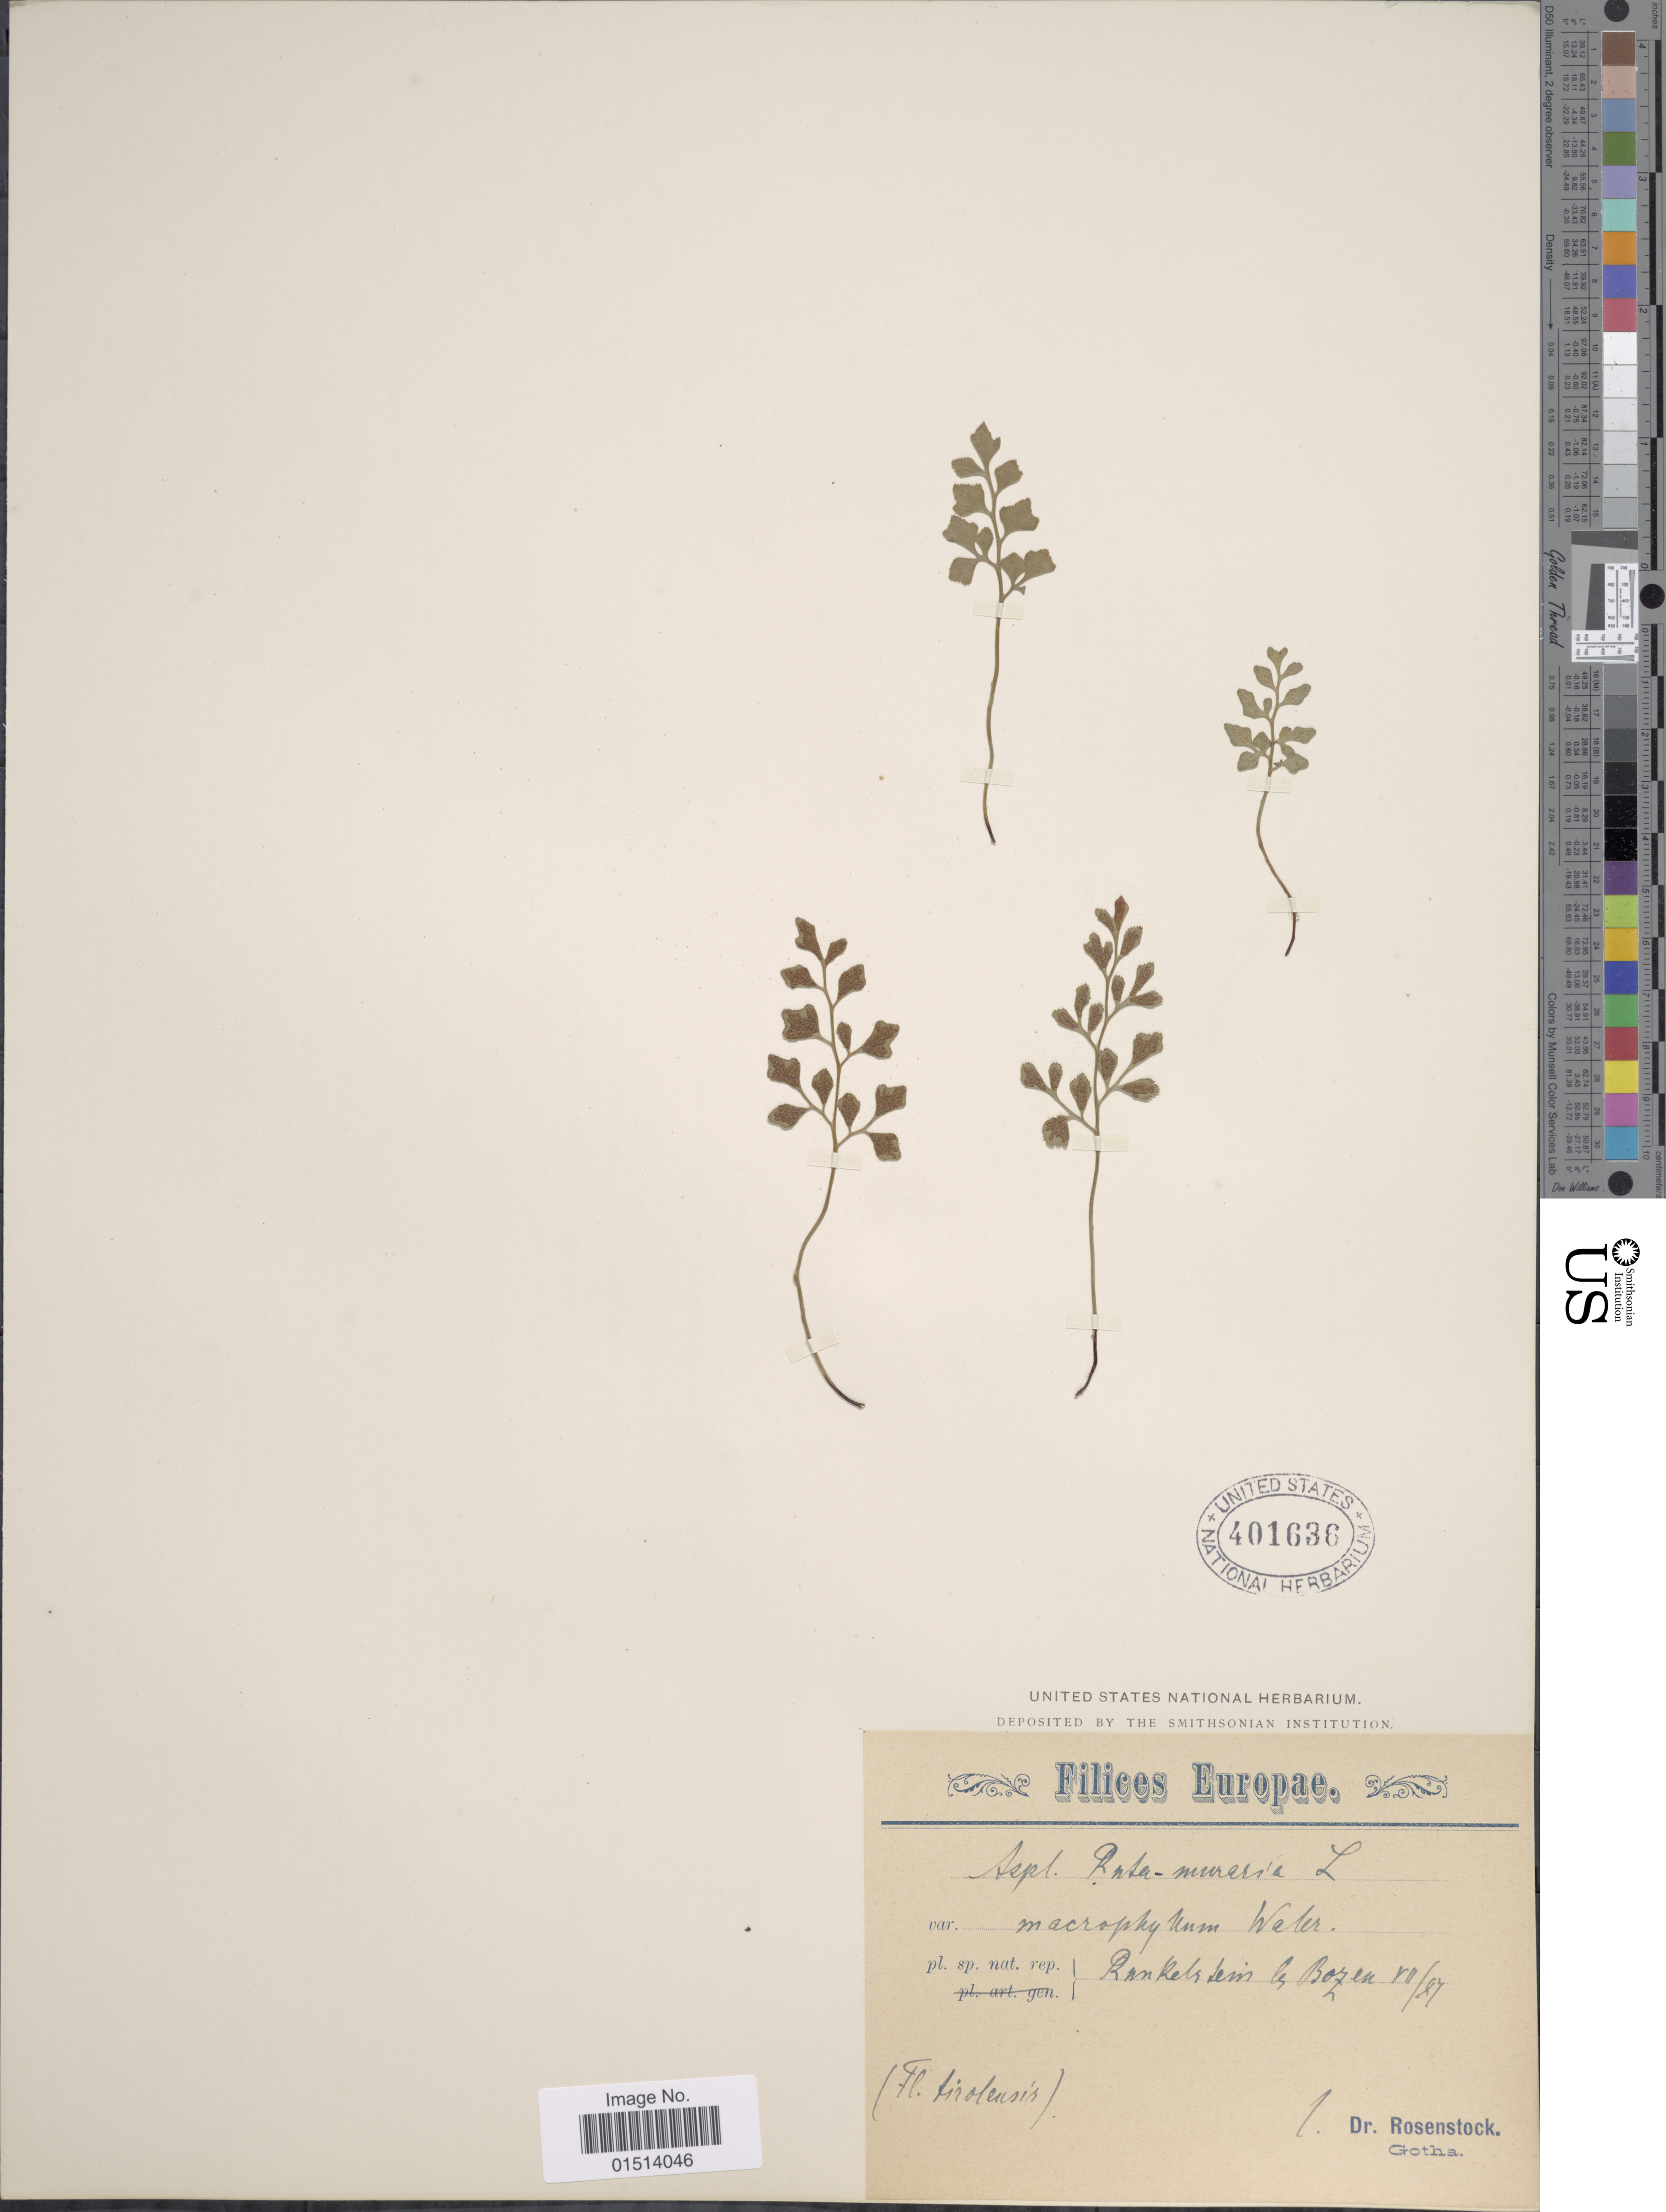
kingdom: Plantae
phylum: Tracheophyta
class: Polypodiopsida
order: Polypodiales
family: Aspleniaceae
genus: Asplenium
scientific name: Asplenium ruta-muraria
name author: L.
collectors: E. Rosenstock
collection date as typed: Transcribed d/m/y: /7/87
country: Austria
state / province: Tirol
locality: Europea, Rankelstein le Bozen, (Fl. Tirolensis)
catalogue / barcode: US 401636